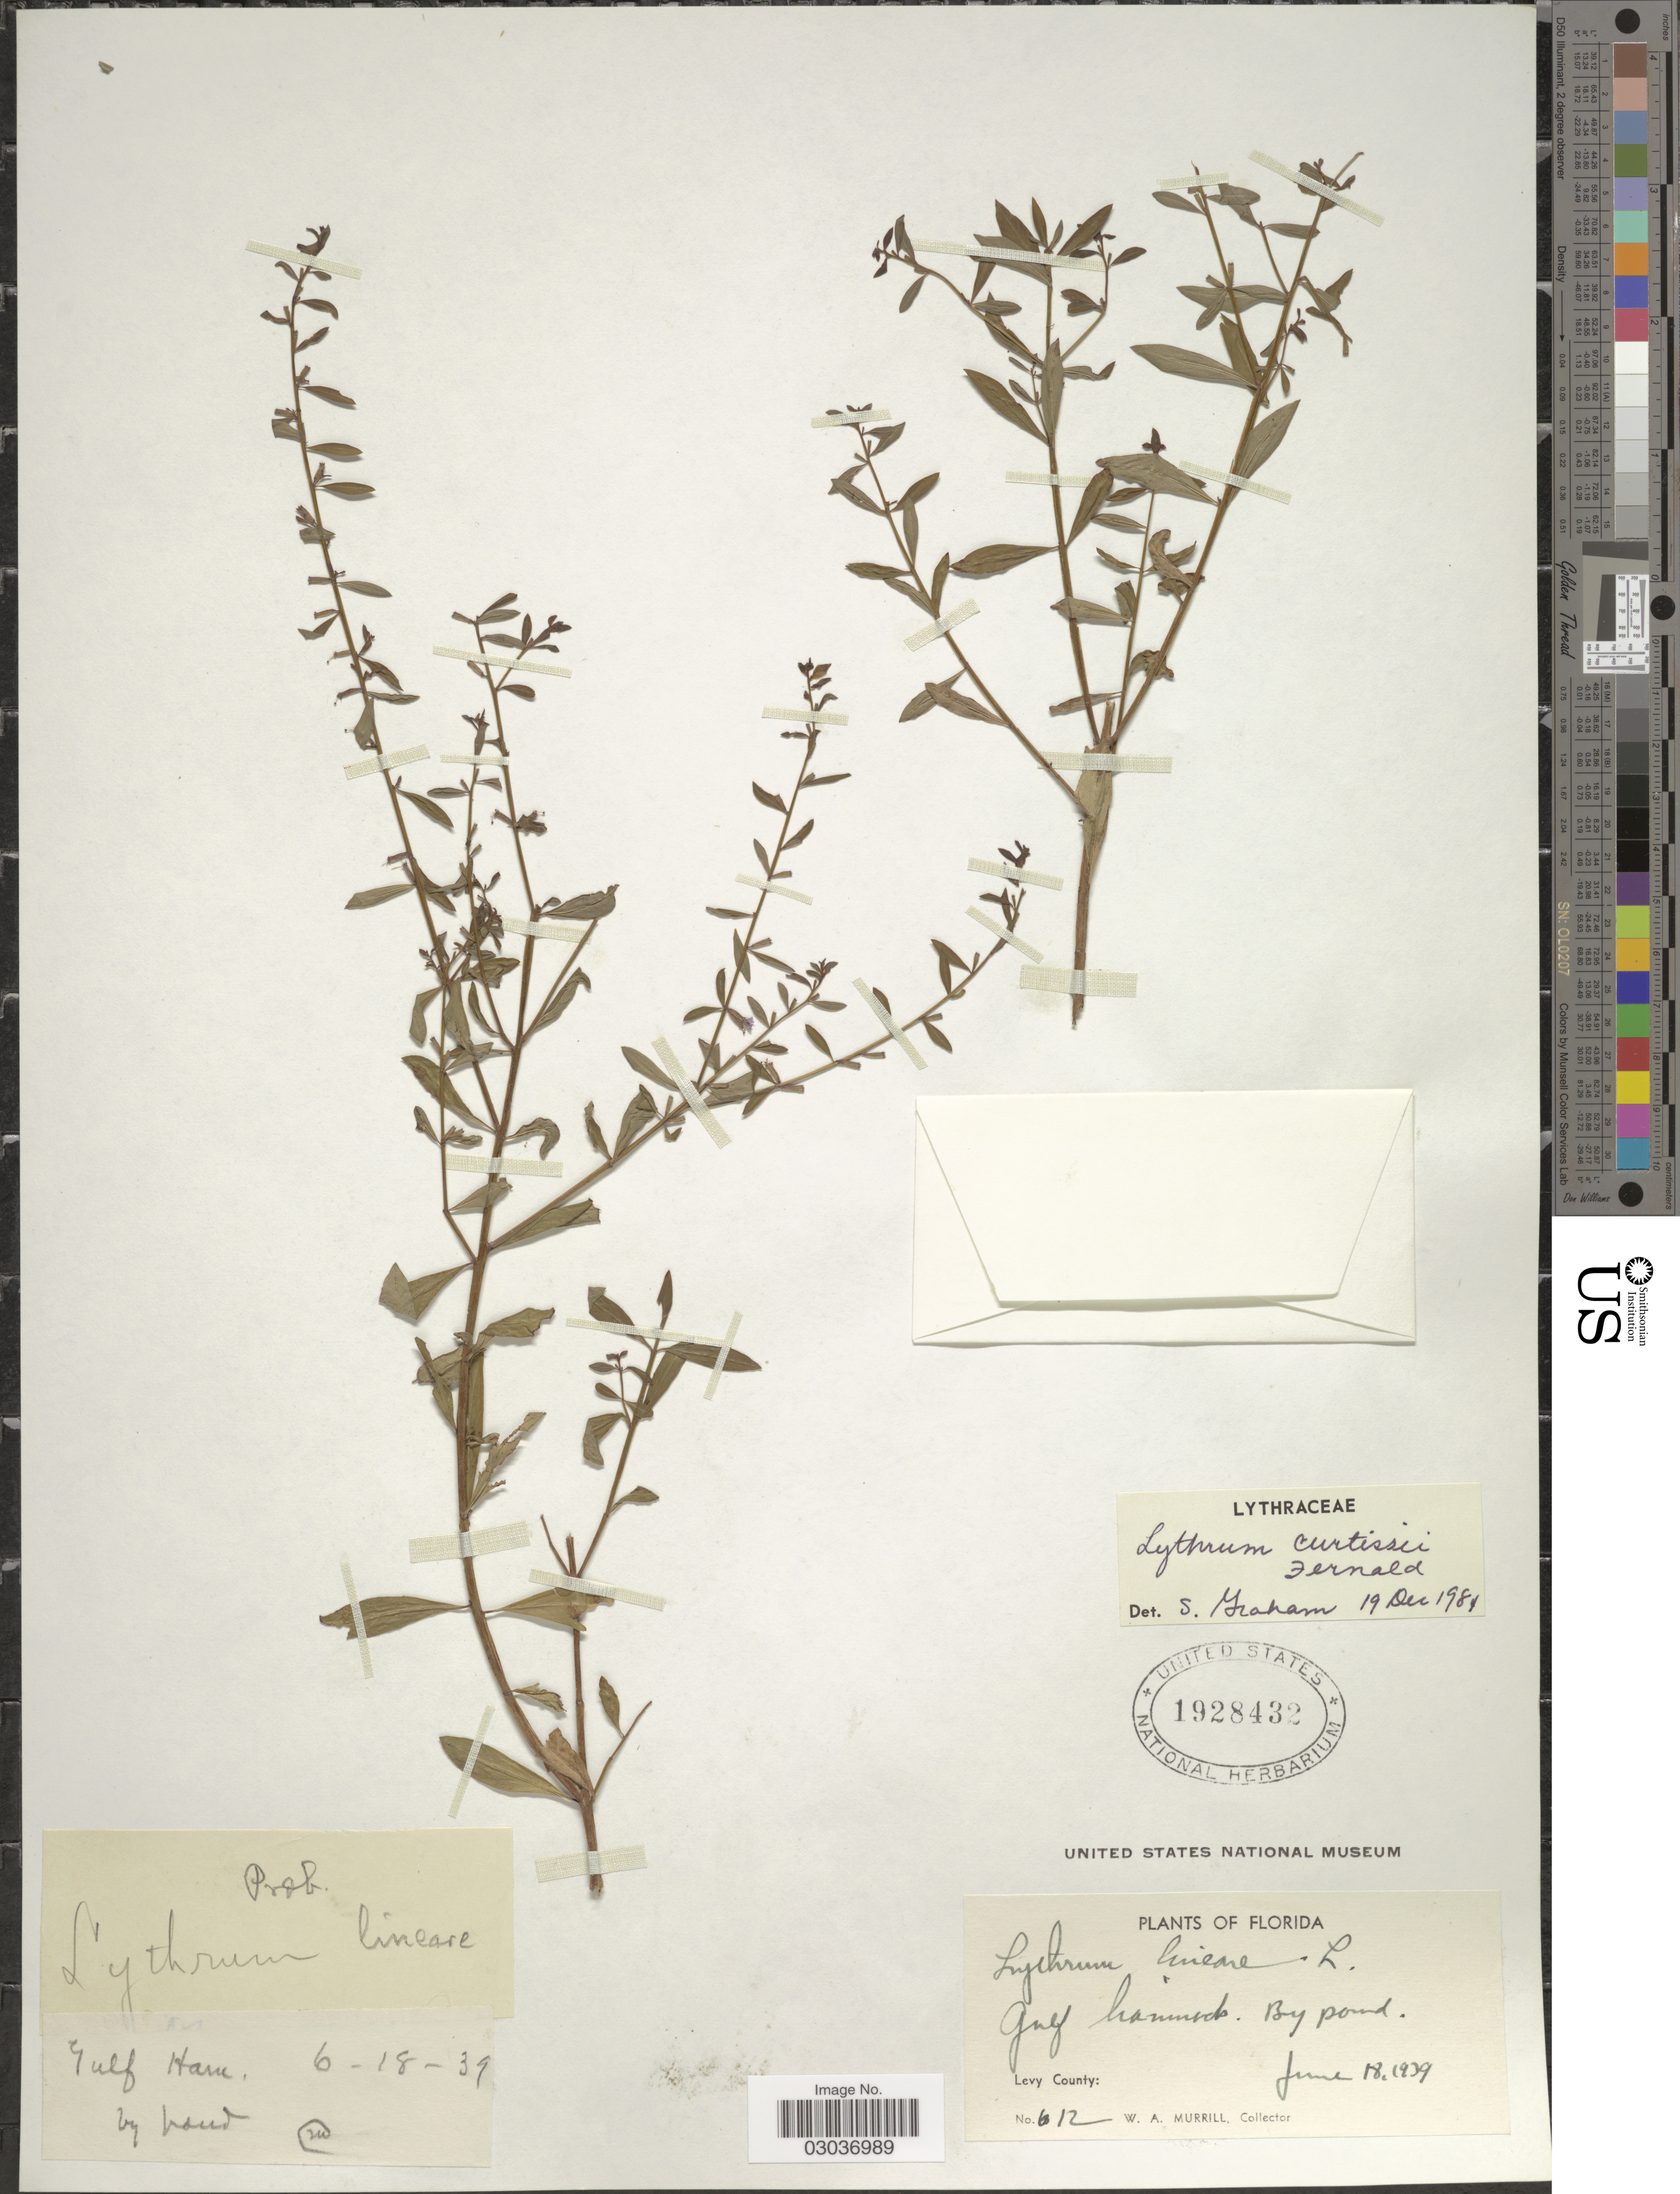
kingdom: Plantae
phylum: Tracheophyta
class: Magnoliopsida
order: Myrtales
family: Lythraceae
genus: Lythrum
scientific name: Lythrum curtissii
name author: Fernald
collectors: W. A. Murrill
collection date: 1939-06-18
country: United States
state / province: Florida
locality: Gulf hammock, Levy County.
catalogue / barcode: US 1928432